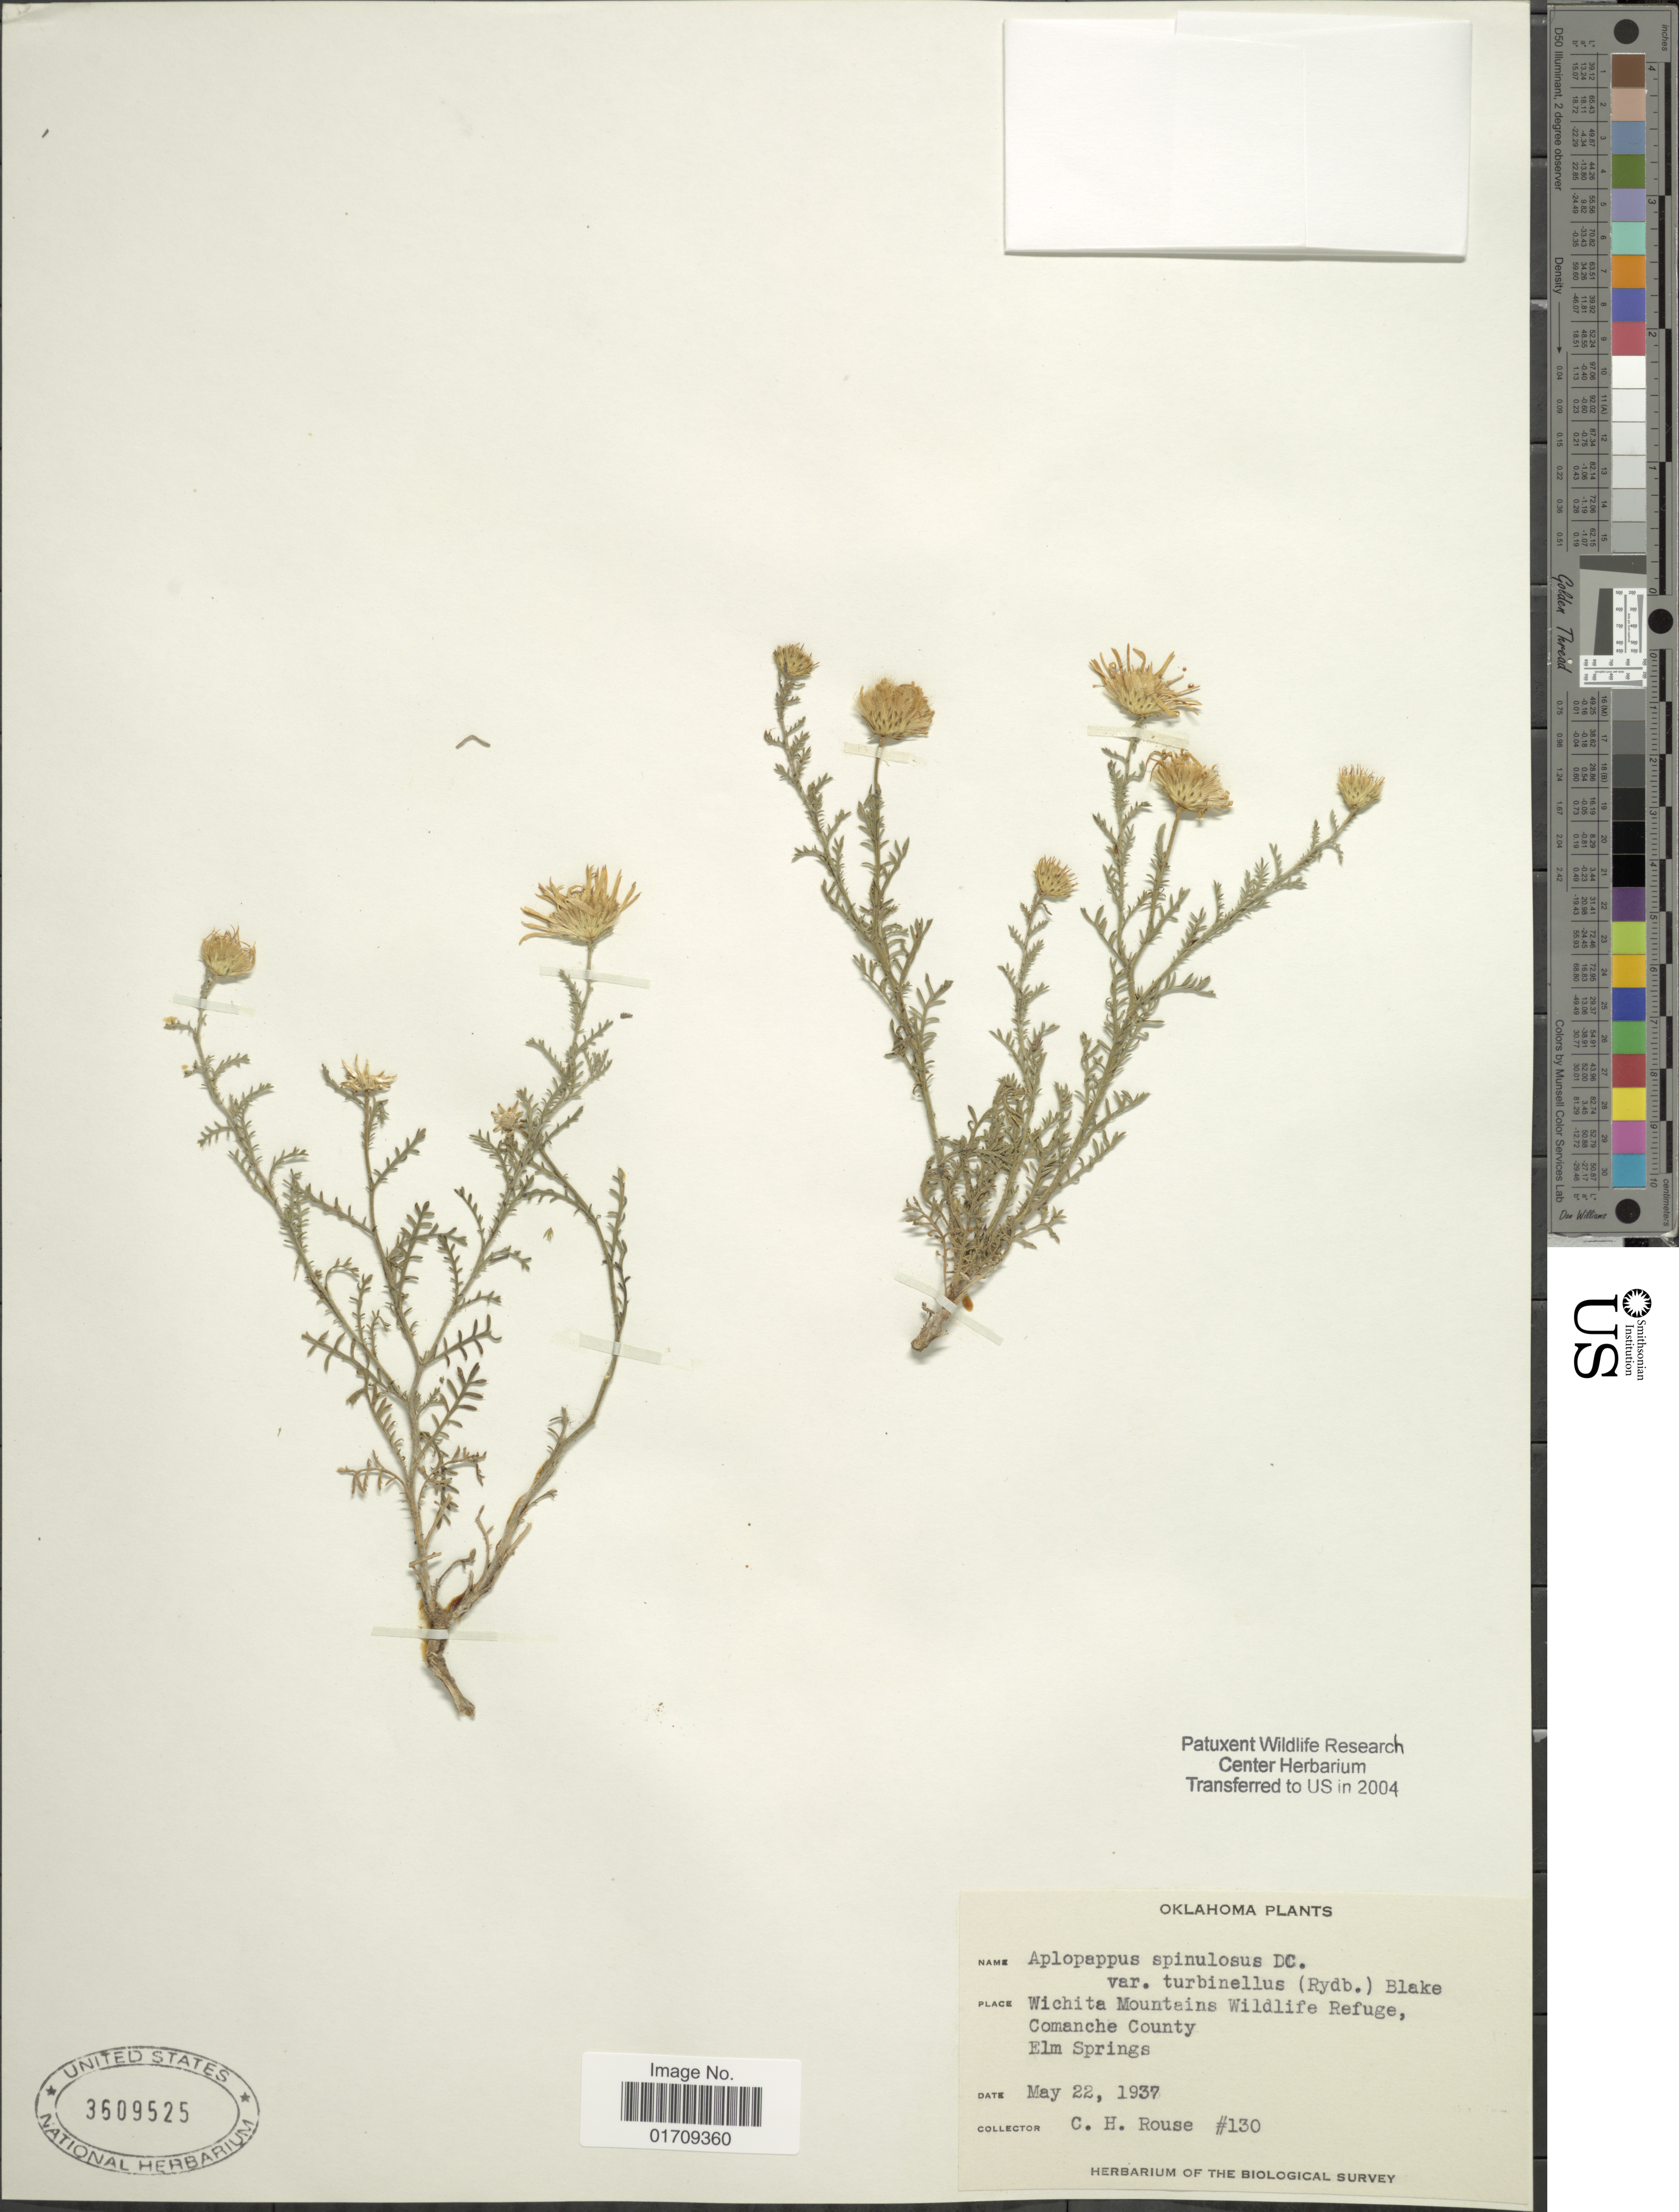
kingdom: Plantae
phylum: Tracheophyta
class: Magnoliopsida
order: Asterales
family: Asteraceae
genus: Machaeranthera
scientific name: Machaeranthera spinulosa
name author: Greene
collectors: C. Rouse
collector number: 130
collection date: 1937-05-22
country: United States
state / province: Oklahoma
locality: Wichita Mountains Wildlife Refuge, Comanche County, Elm Springs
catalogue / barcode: US 3609525